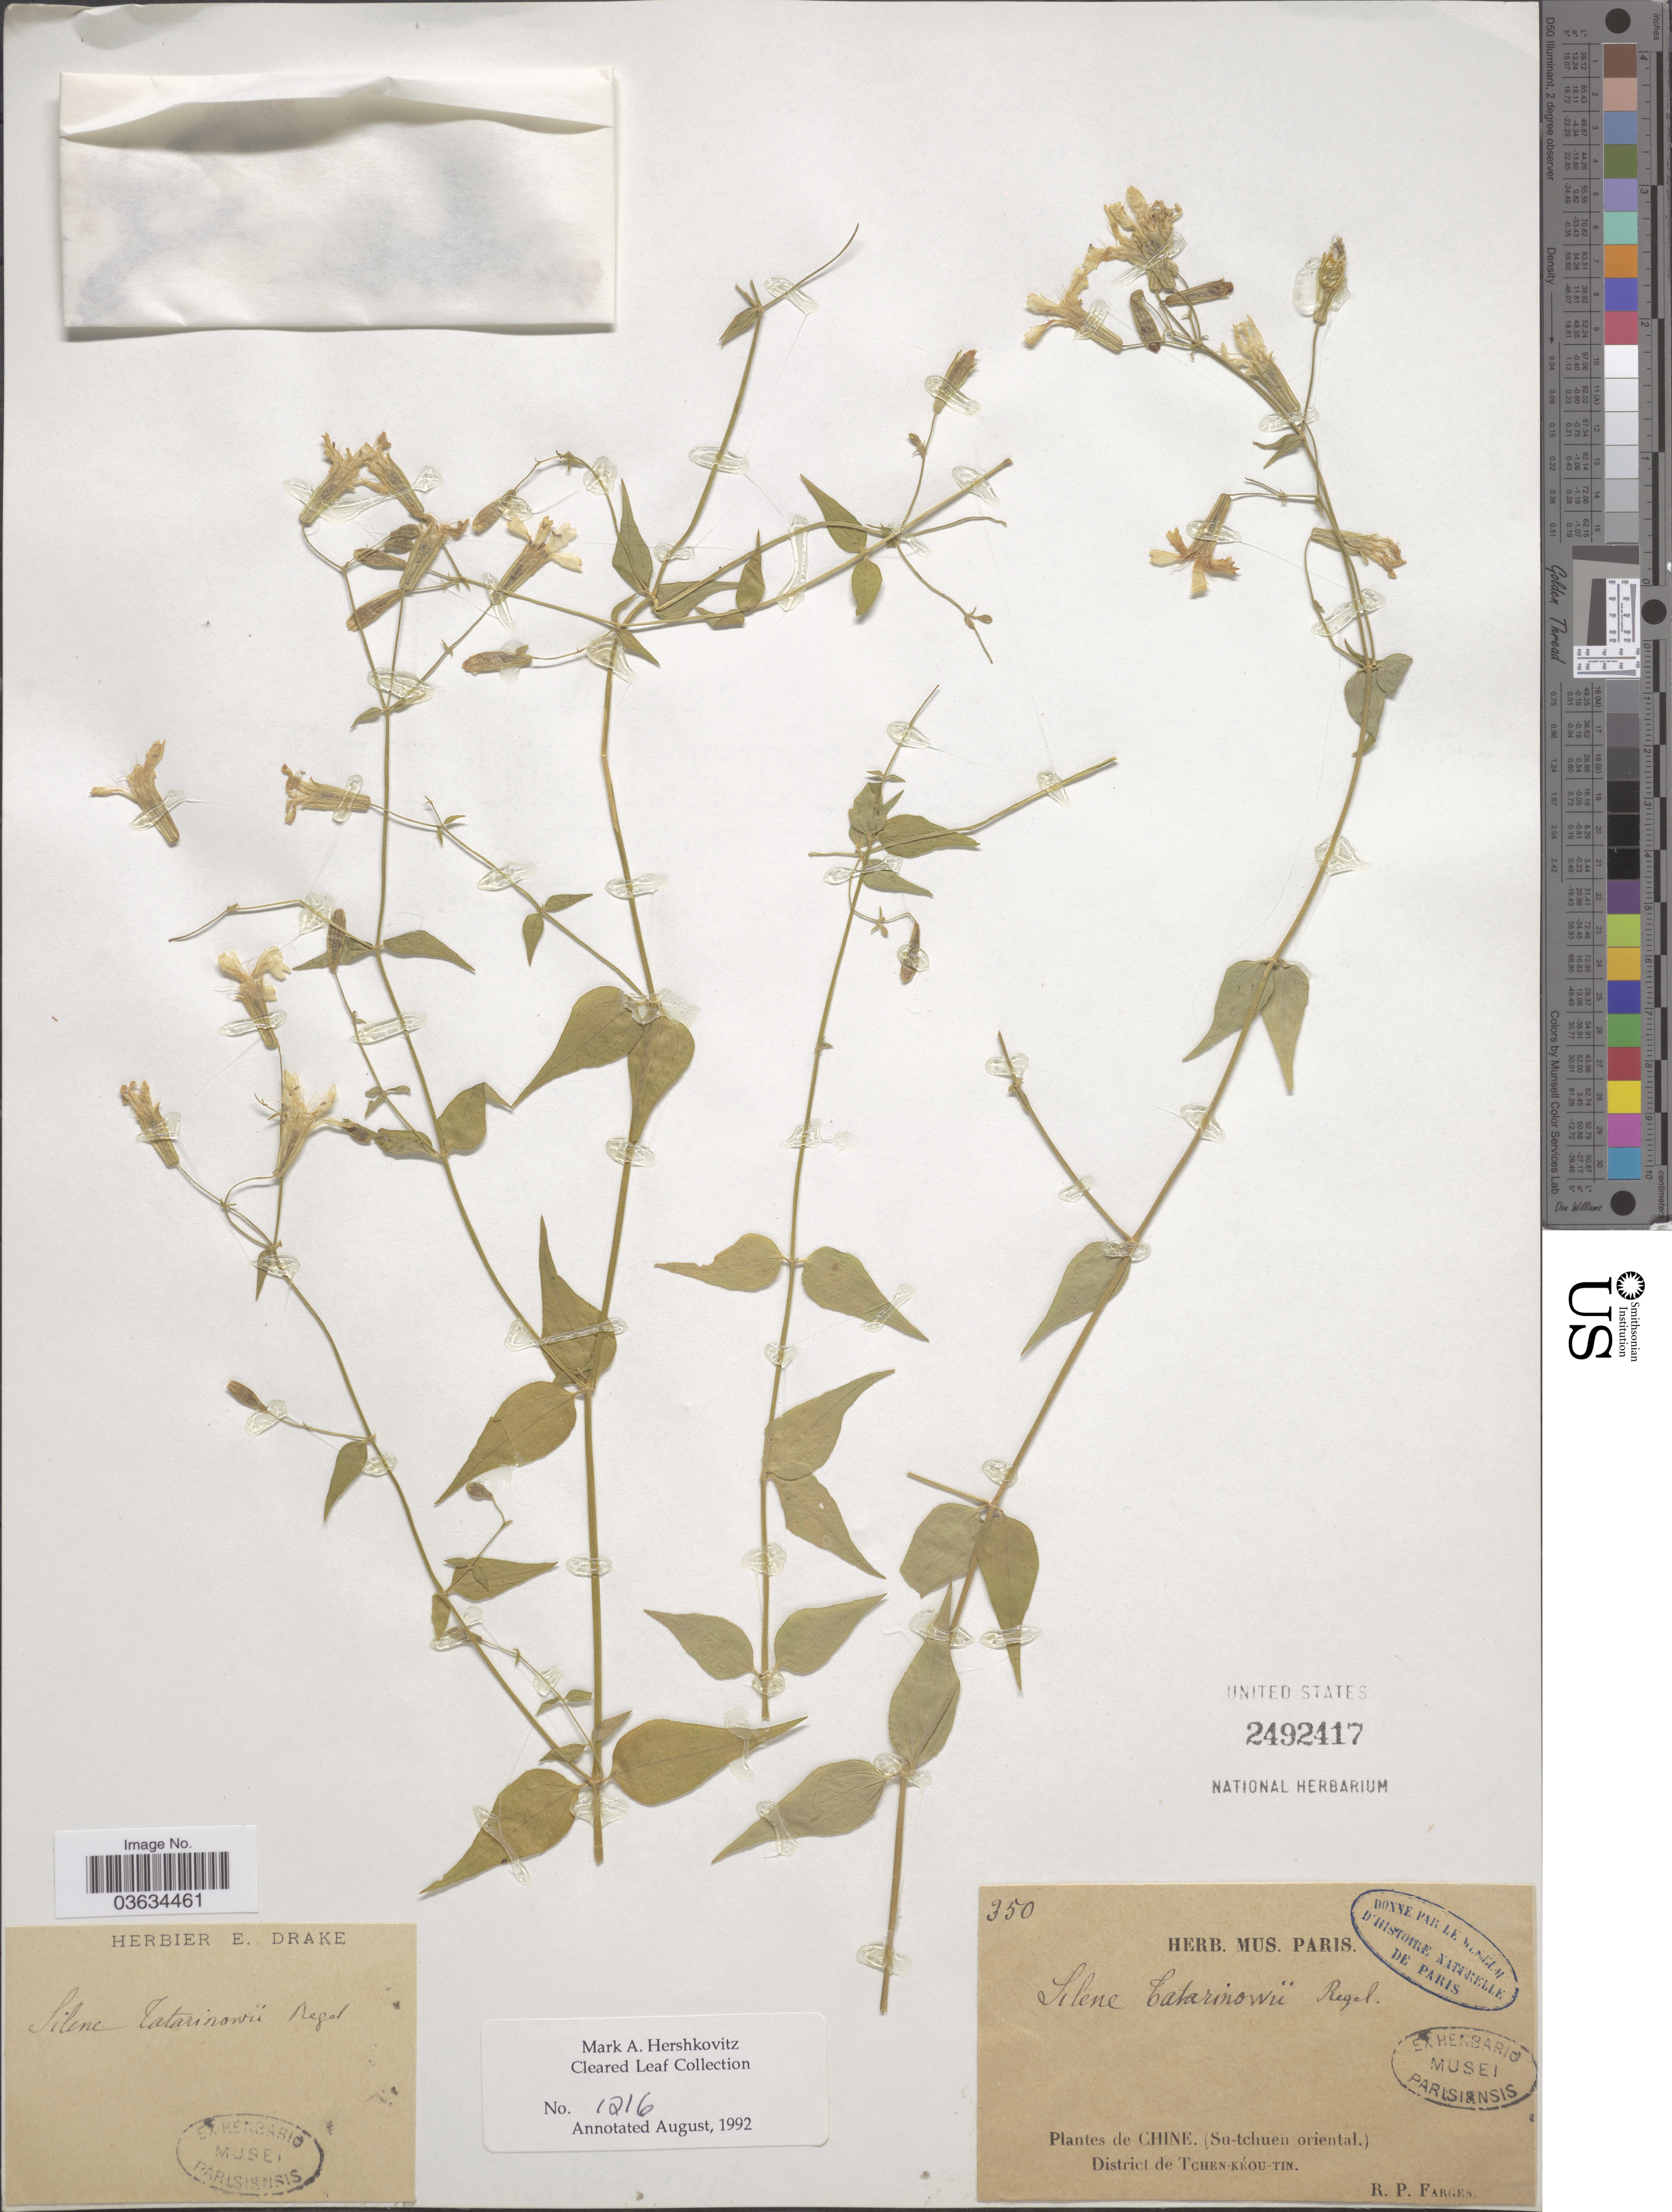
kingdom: Plantae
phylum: Tracheophyta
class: Magnoliopsida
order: Caryophyllales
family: Caryophyllaceae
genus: Silene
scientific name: Silene tatarinowii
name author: Regel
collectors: R. Farges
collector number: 350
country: China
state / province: Sichuan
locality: (Su-tchuen oriental.) District de Tchen-Kéou-Tin.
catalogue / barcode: US 2492417